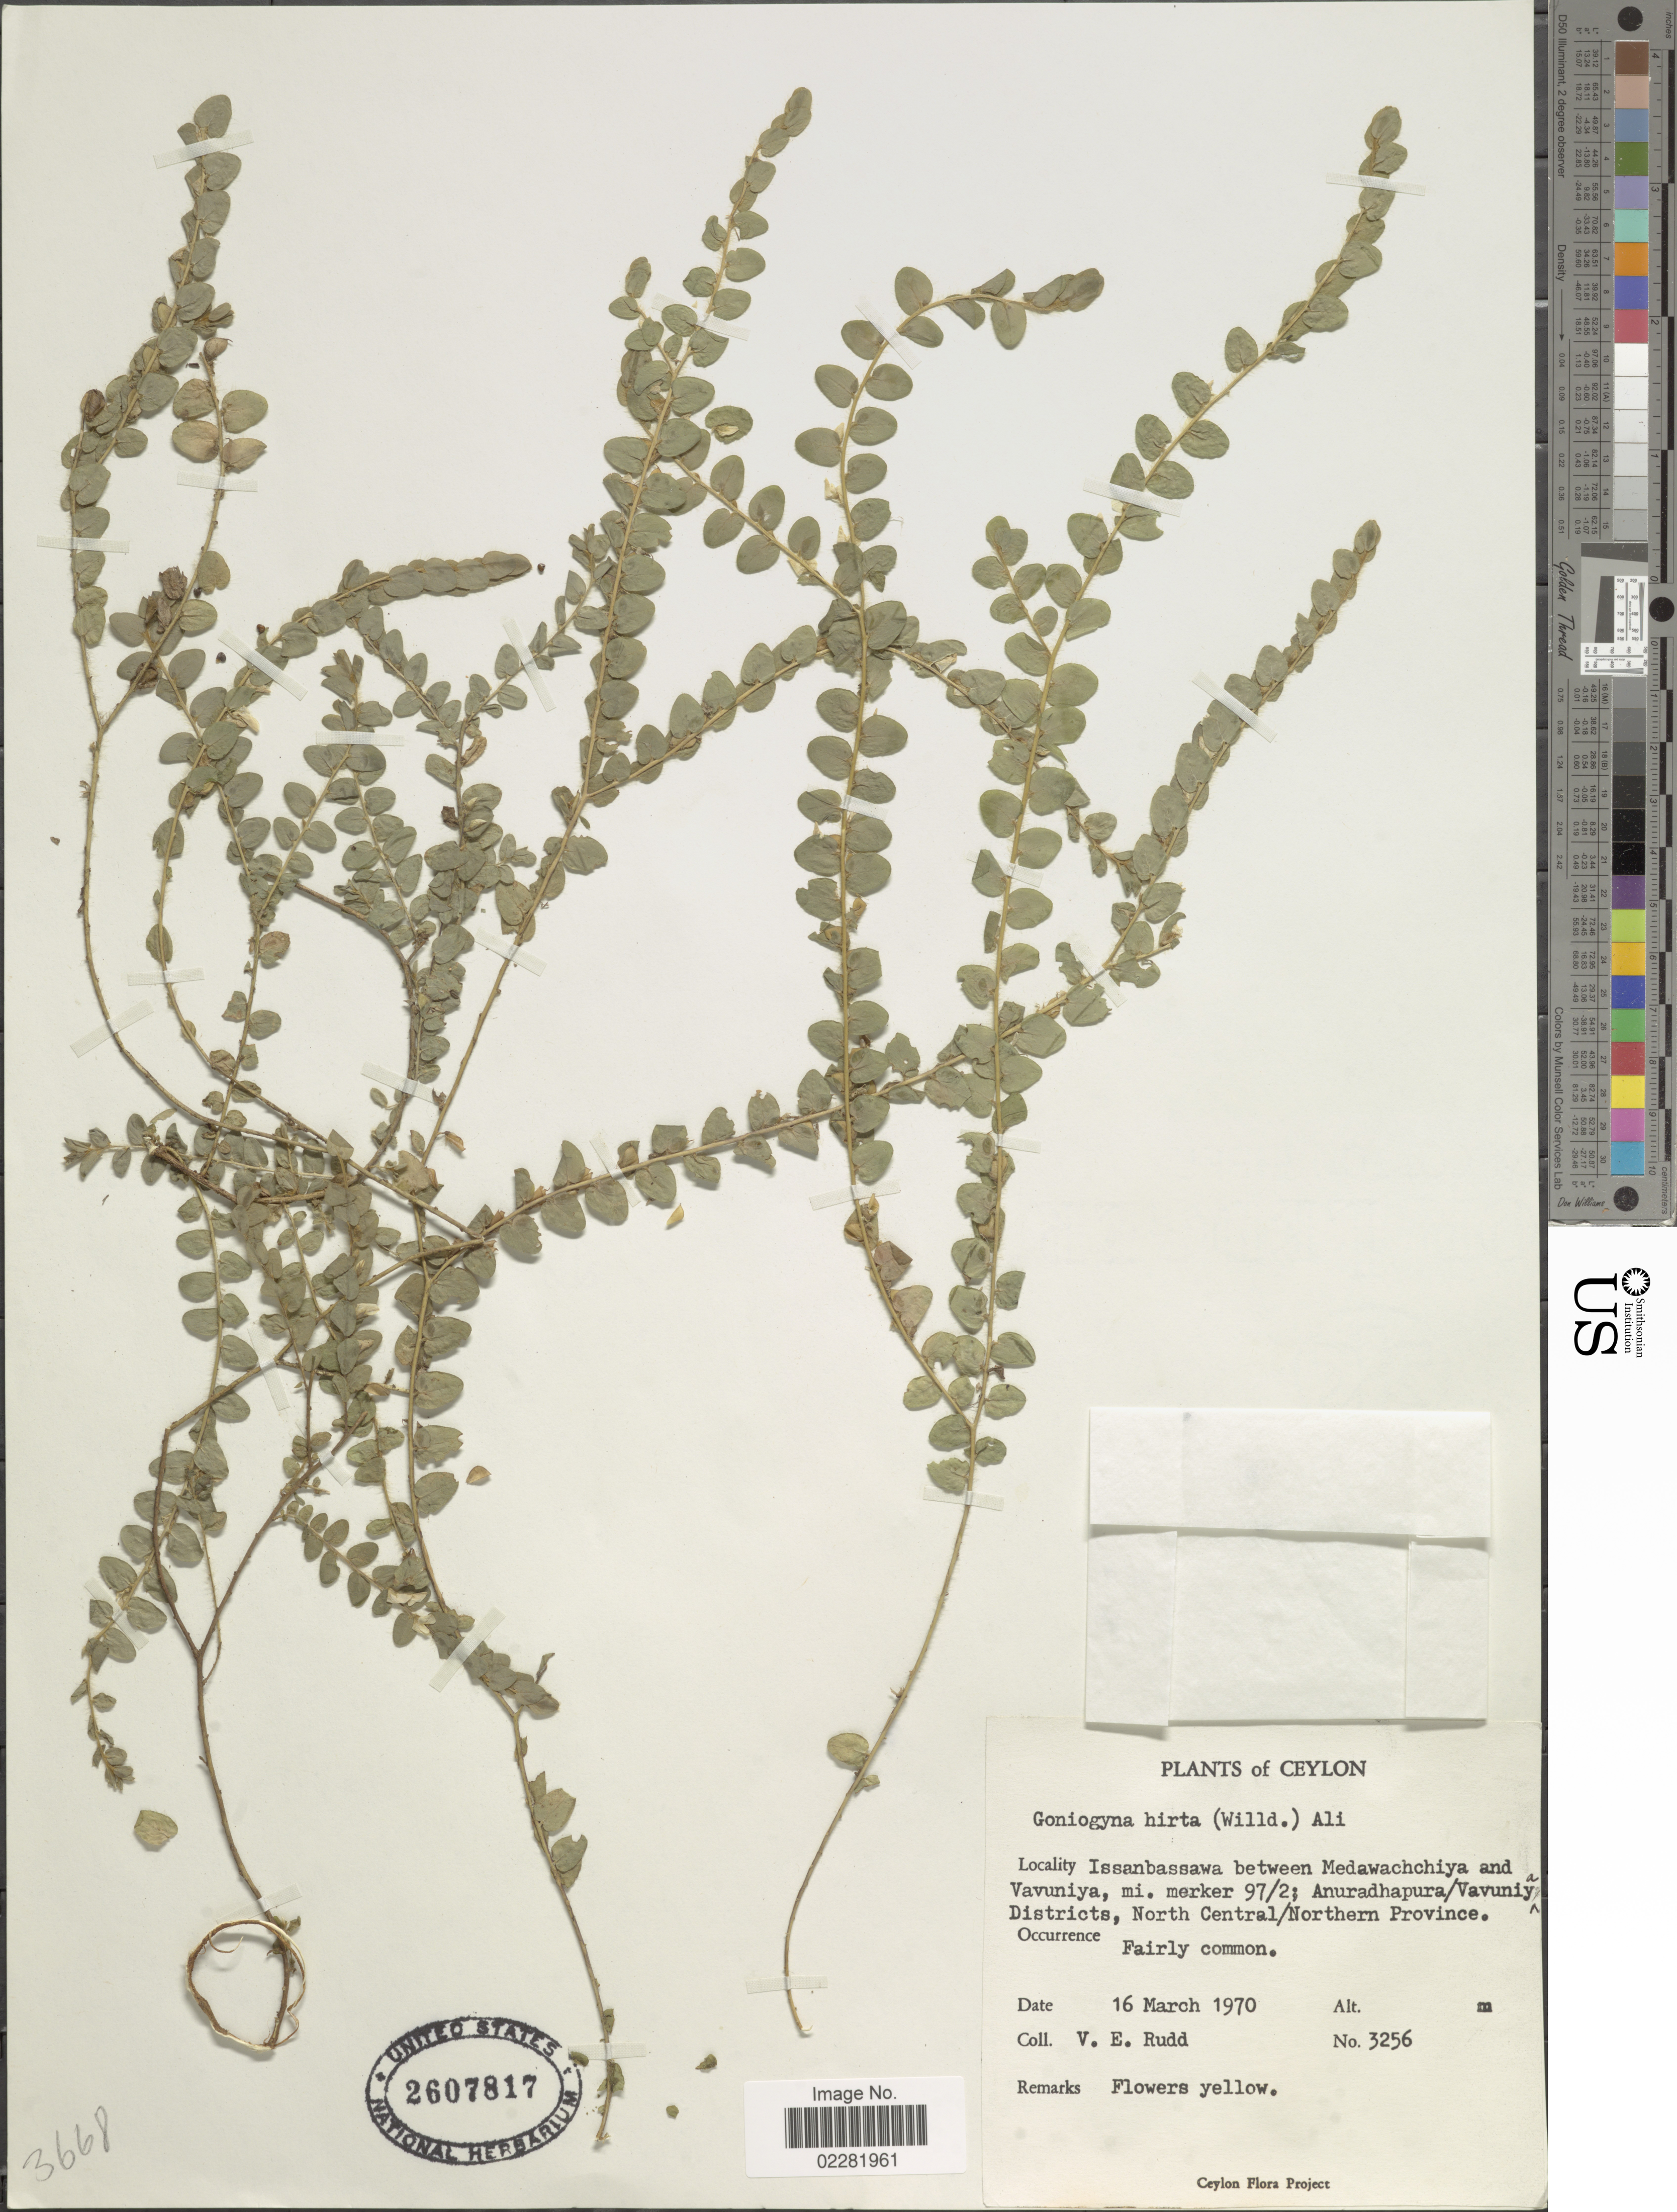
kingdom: Plantae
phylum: Tracheophyta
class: Magnoliopsida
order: Fabales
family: Fabaceae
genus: Crotalaria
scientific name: Crotalaria hebecarpa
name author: (DC.) Rudd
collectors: V. E. Rudd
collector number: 3256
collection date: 1970-03-16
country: Sri Lanka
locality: Ceylon. Issanbassawa between Medawachchiya and Vavuniya, mi. merker 97/2; Anuradhapura/Vavuniy Districts, North Central/Northern Province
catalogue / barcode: US 2607817